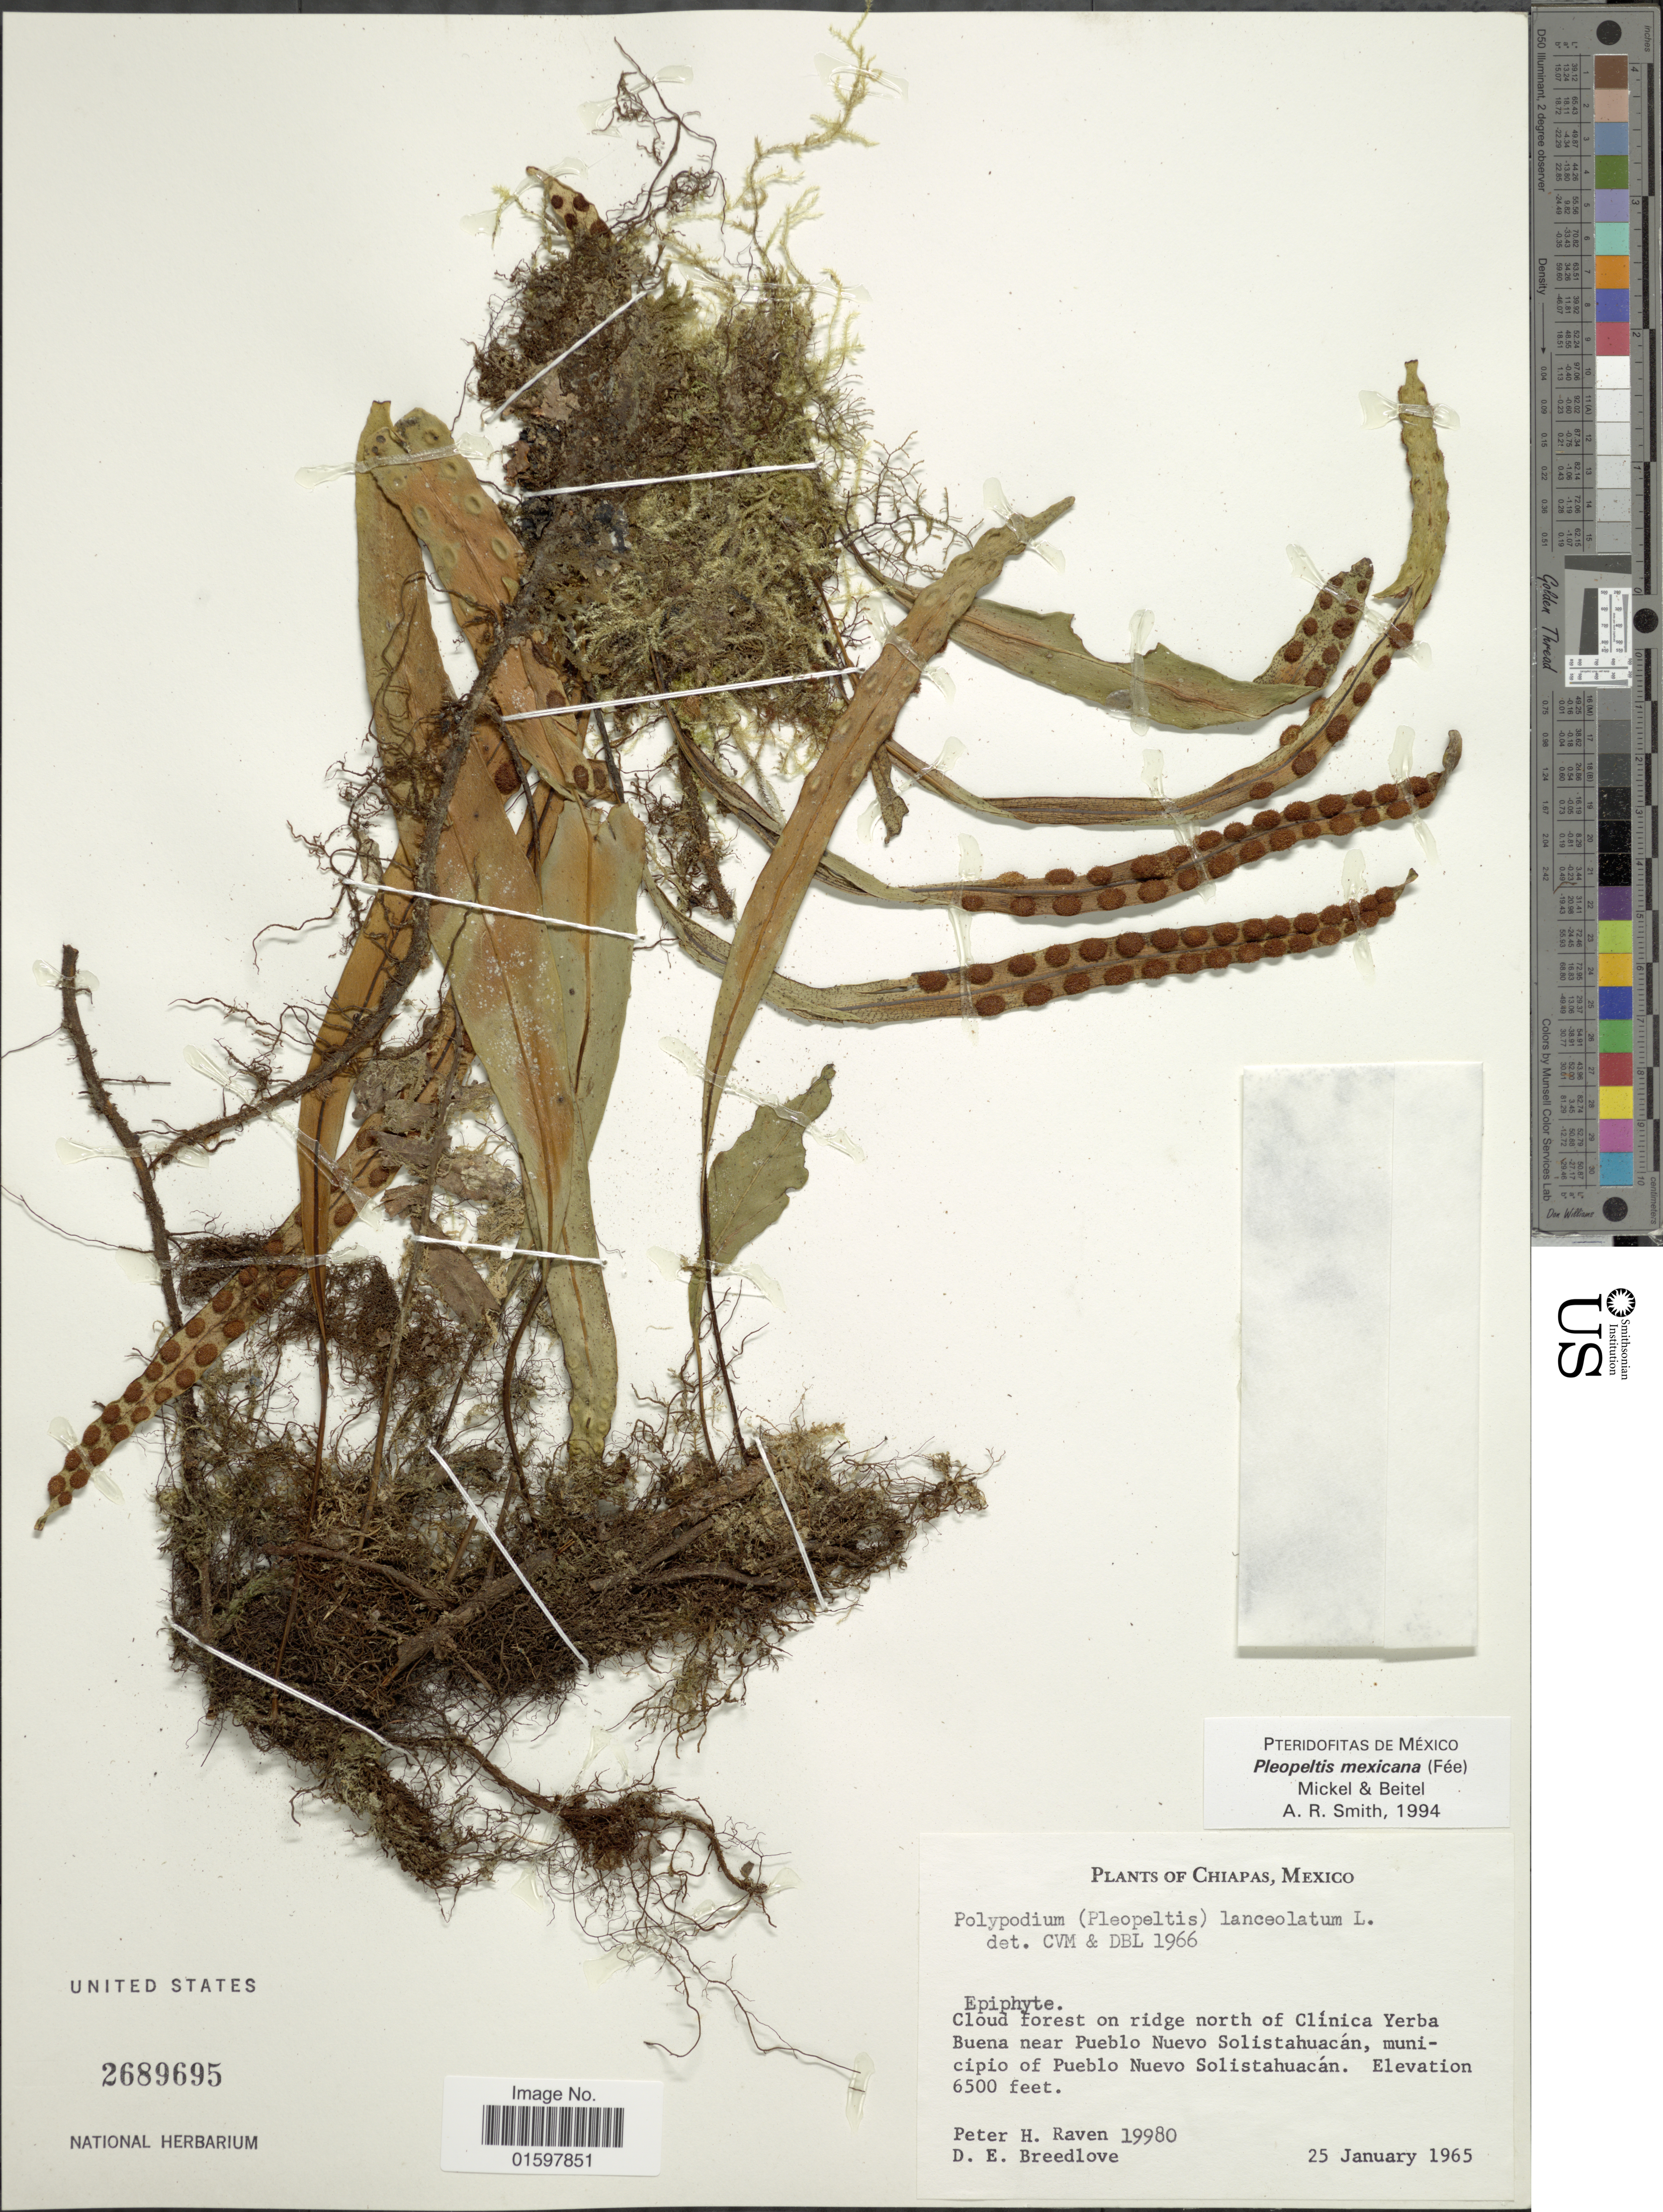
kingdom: Plantae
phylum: Tracheophyta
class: Polypodiopsida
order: Polypodiales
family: Polypodiaceae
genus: Pleopeltis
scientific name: Pleopeltis mexicana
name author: (Fée) Mickel & Beitel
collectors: P. Raven & D. E. Breedlove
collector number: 196980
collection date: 1965-01-25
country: Mexico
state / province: Chiapas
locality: Cloud forest on ridge north of Clinica Yerba Buena near Pueblo Nuevo Solistahuacán, municipio of El Pueblo Nuevo Solistahuacán.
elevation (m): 1981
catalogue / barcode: US 2689695